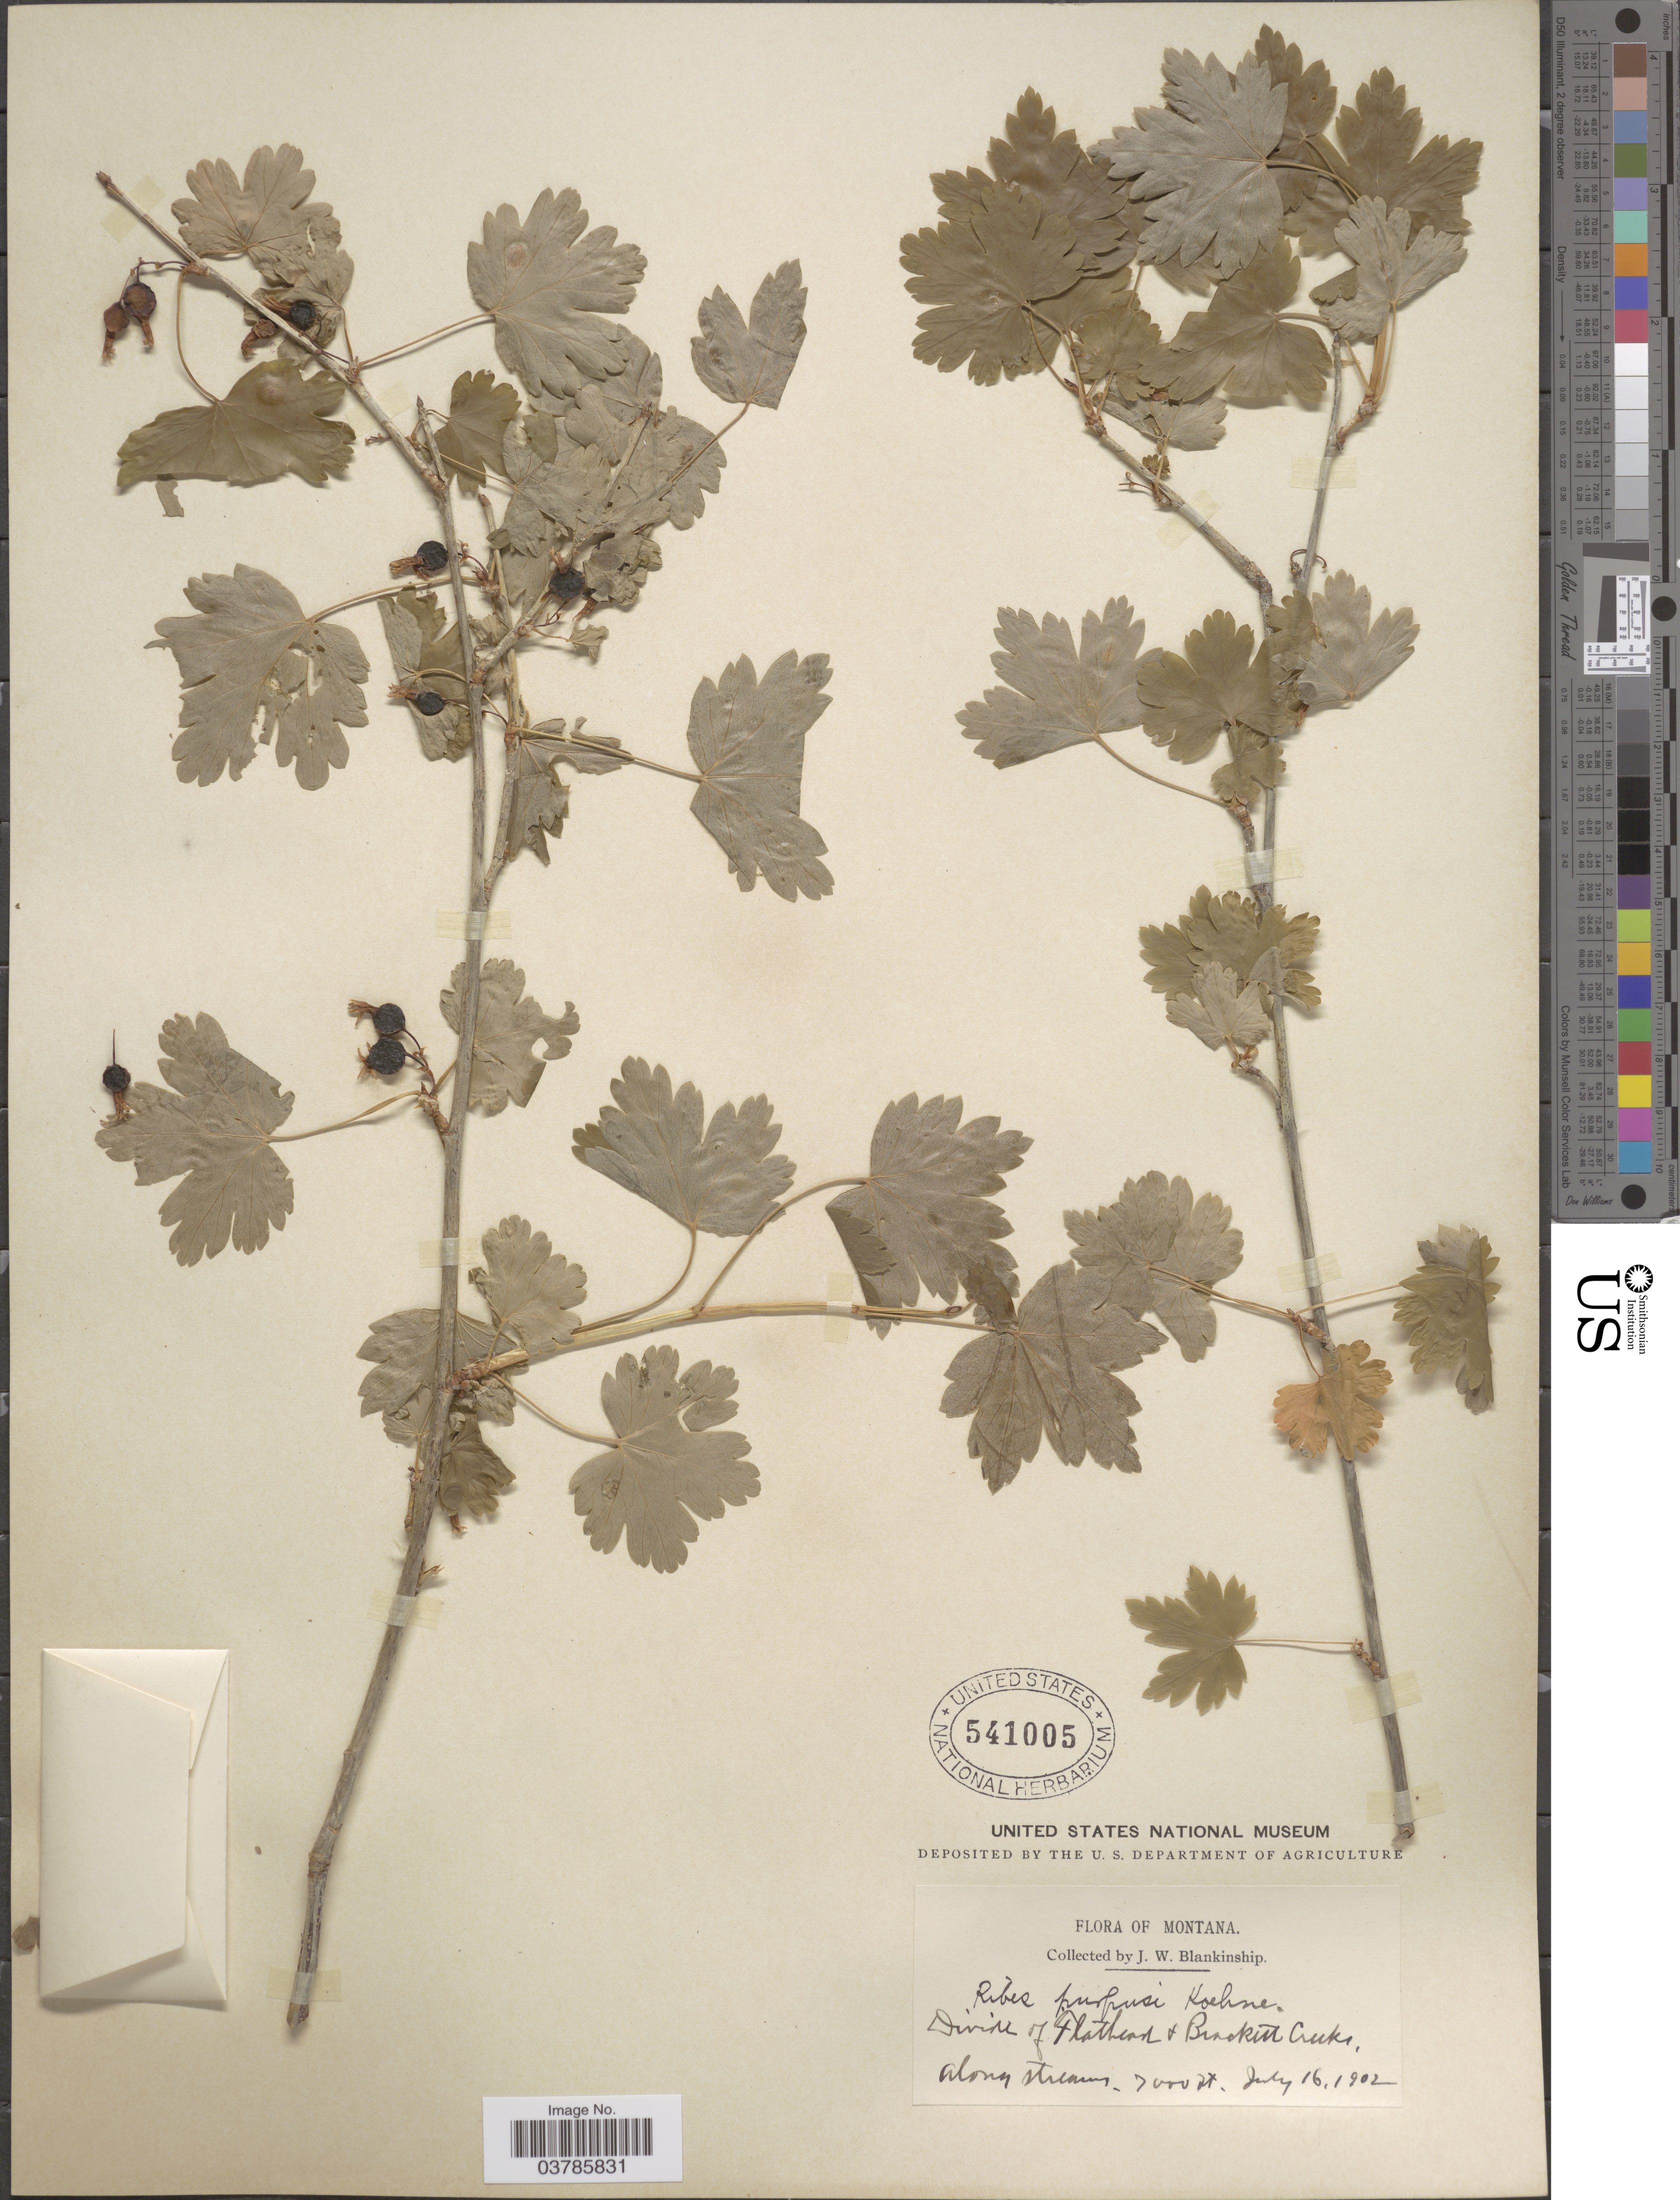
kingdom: Plantae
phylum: Tracheophyta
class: Magnoliopsida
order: Saxifragales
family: Grossulariaceae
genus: Ribes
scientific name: Ribes inerme var. inerme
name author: Rydb.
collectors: J. W. Blankinship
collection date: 1902-07-16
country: United States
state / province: Montana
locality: Divide of Flathead & Brackett Creek.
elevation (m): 2134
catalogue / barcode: US 541005